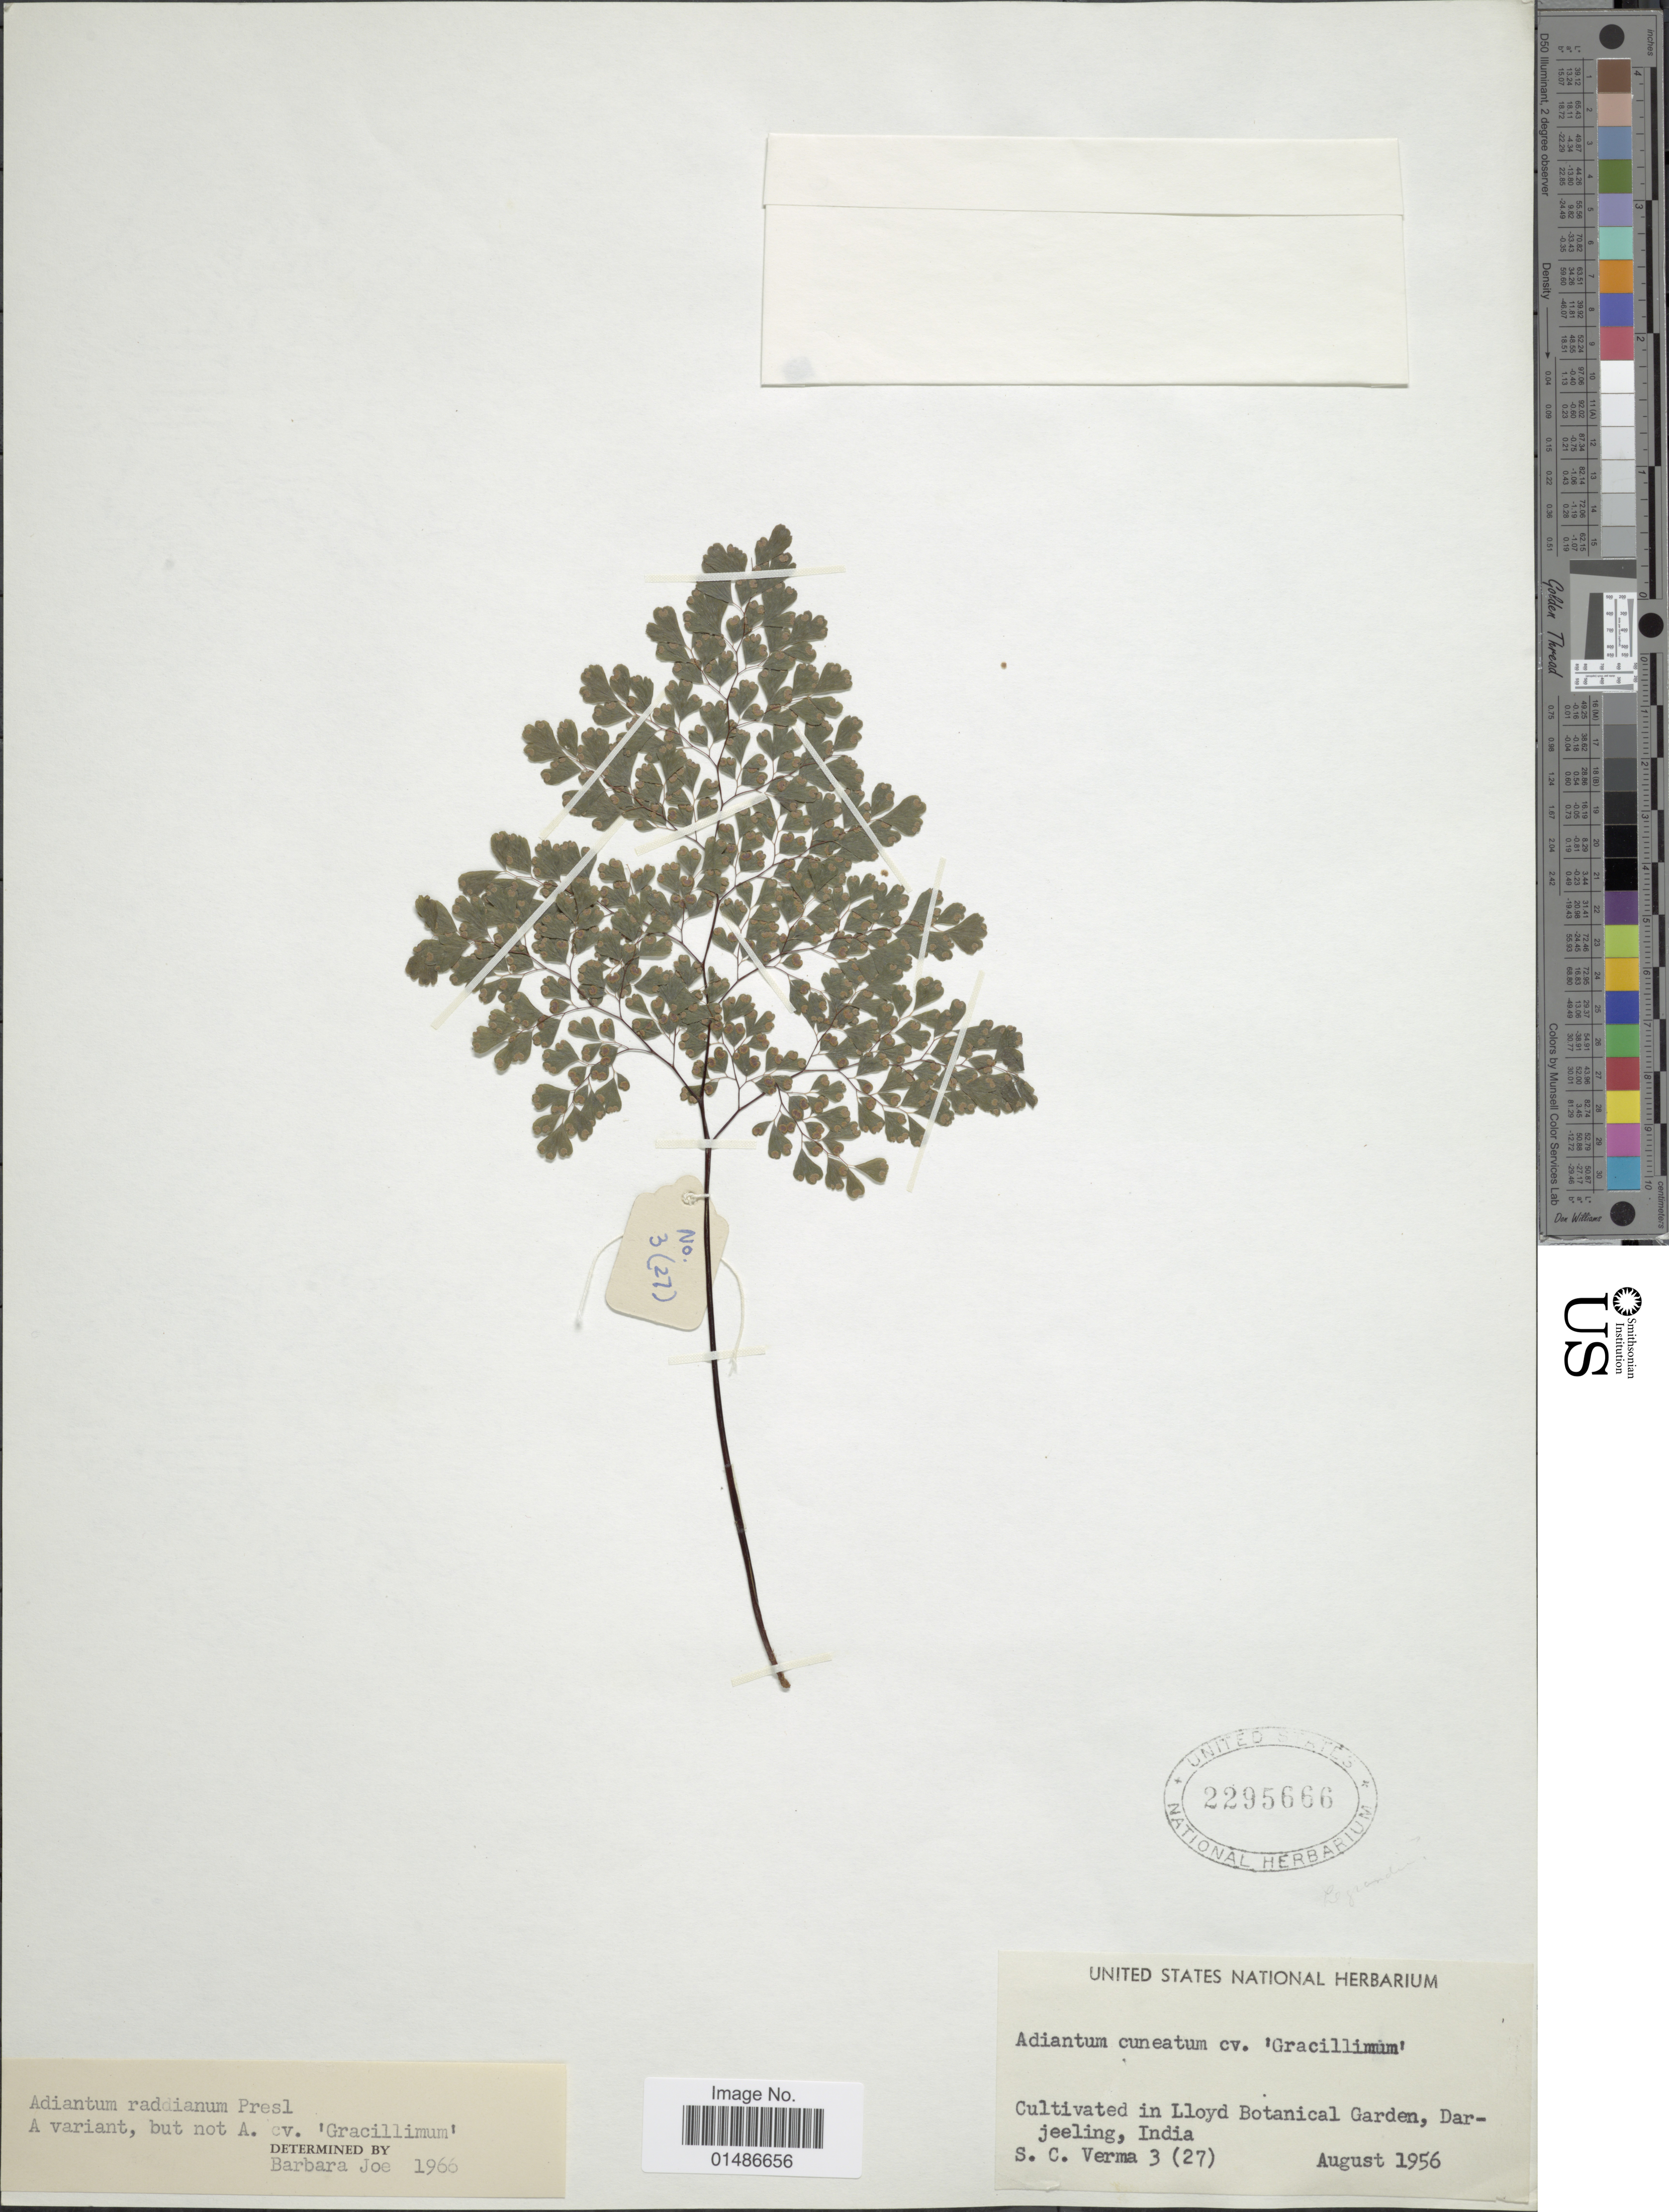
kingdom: Plantae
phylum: Tracheophyta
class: Polypodiopsida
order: Polypodiales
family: Pteridaceae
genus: Adiantum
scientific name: Adiantum raddianum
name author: C. Presl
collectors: S. Verma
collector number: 3 (27)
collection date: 1956-08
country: India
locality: Cultivated in Lloyd Botanical Garden, Darjeeling.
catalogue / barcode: US 2295666